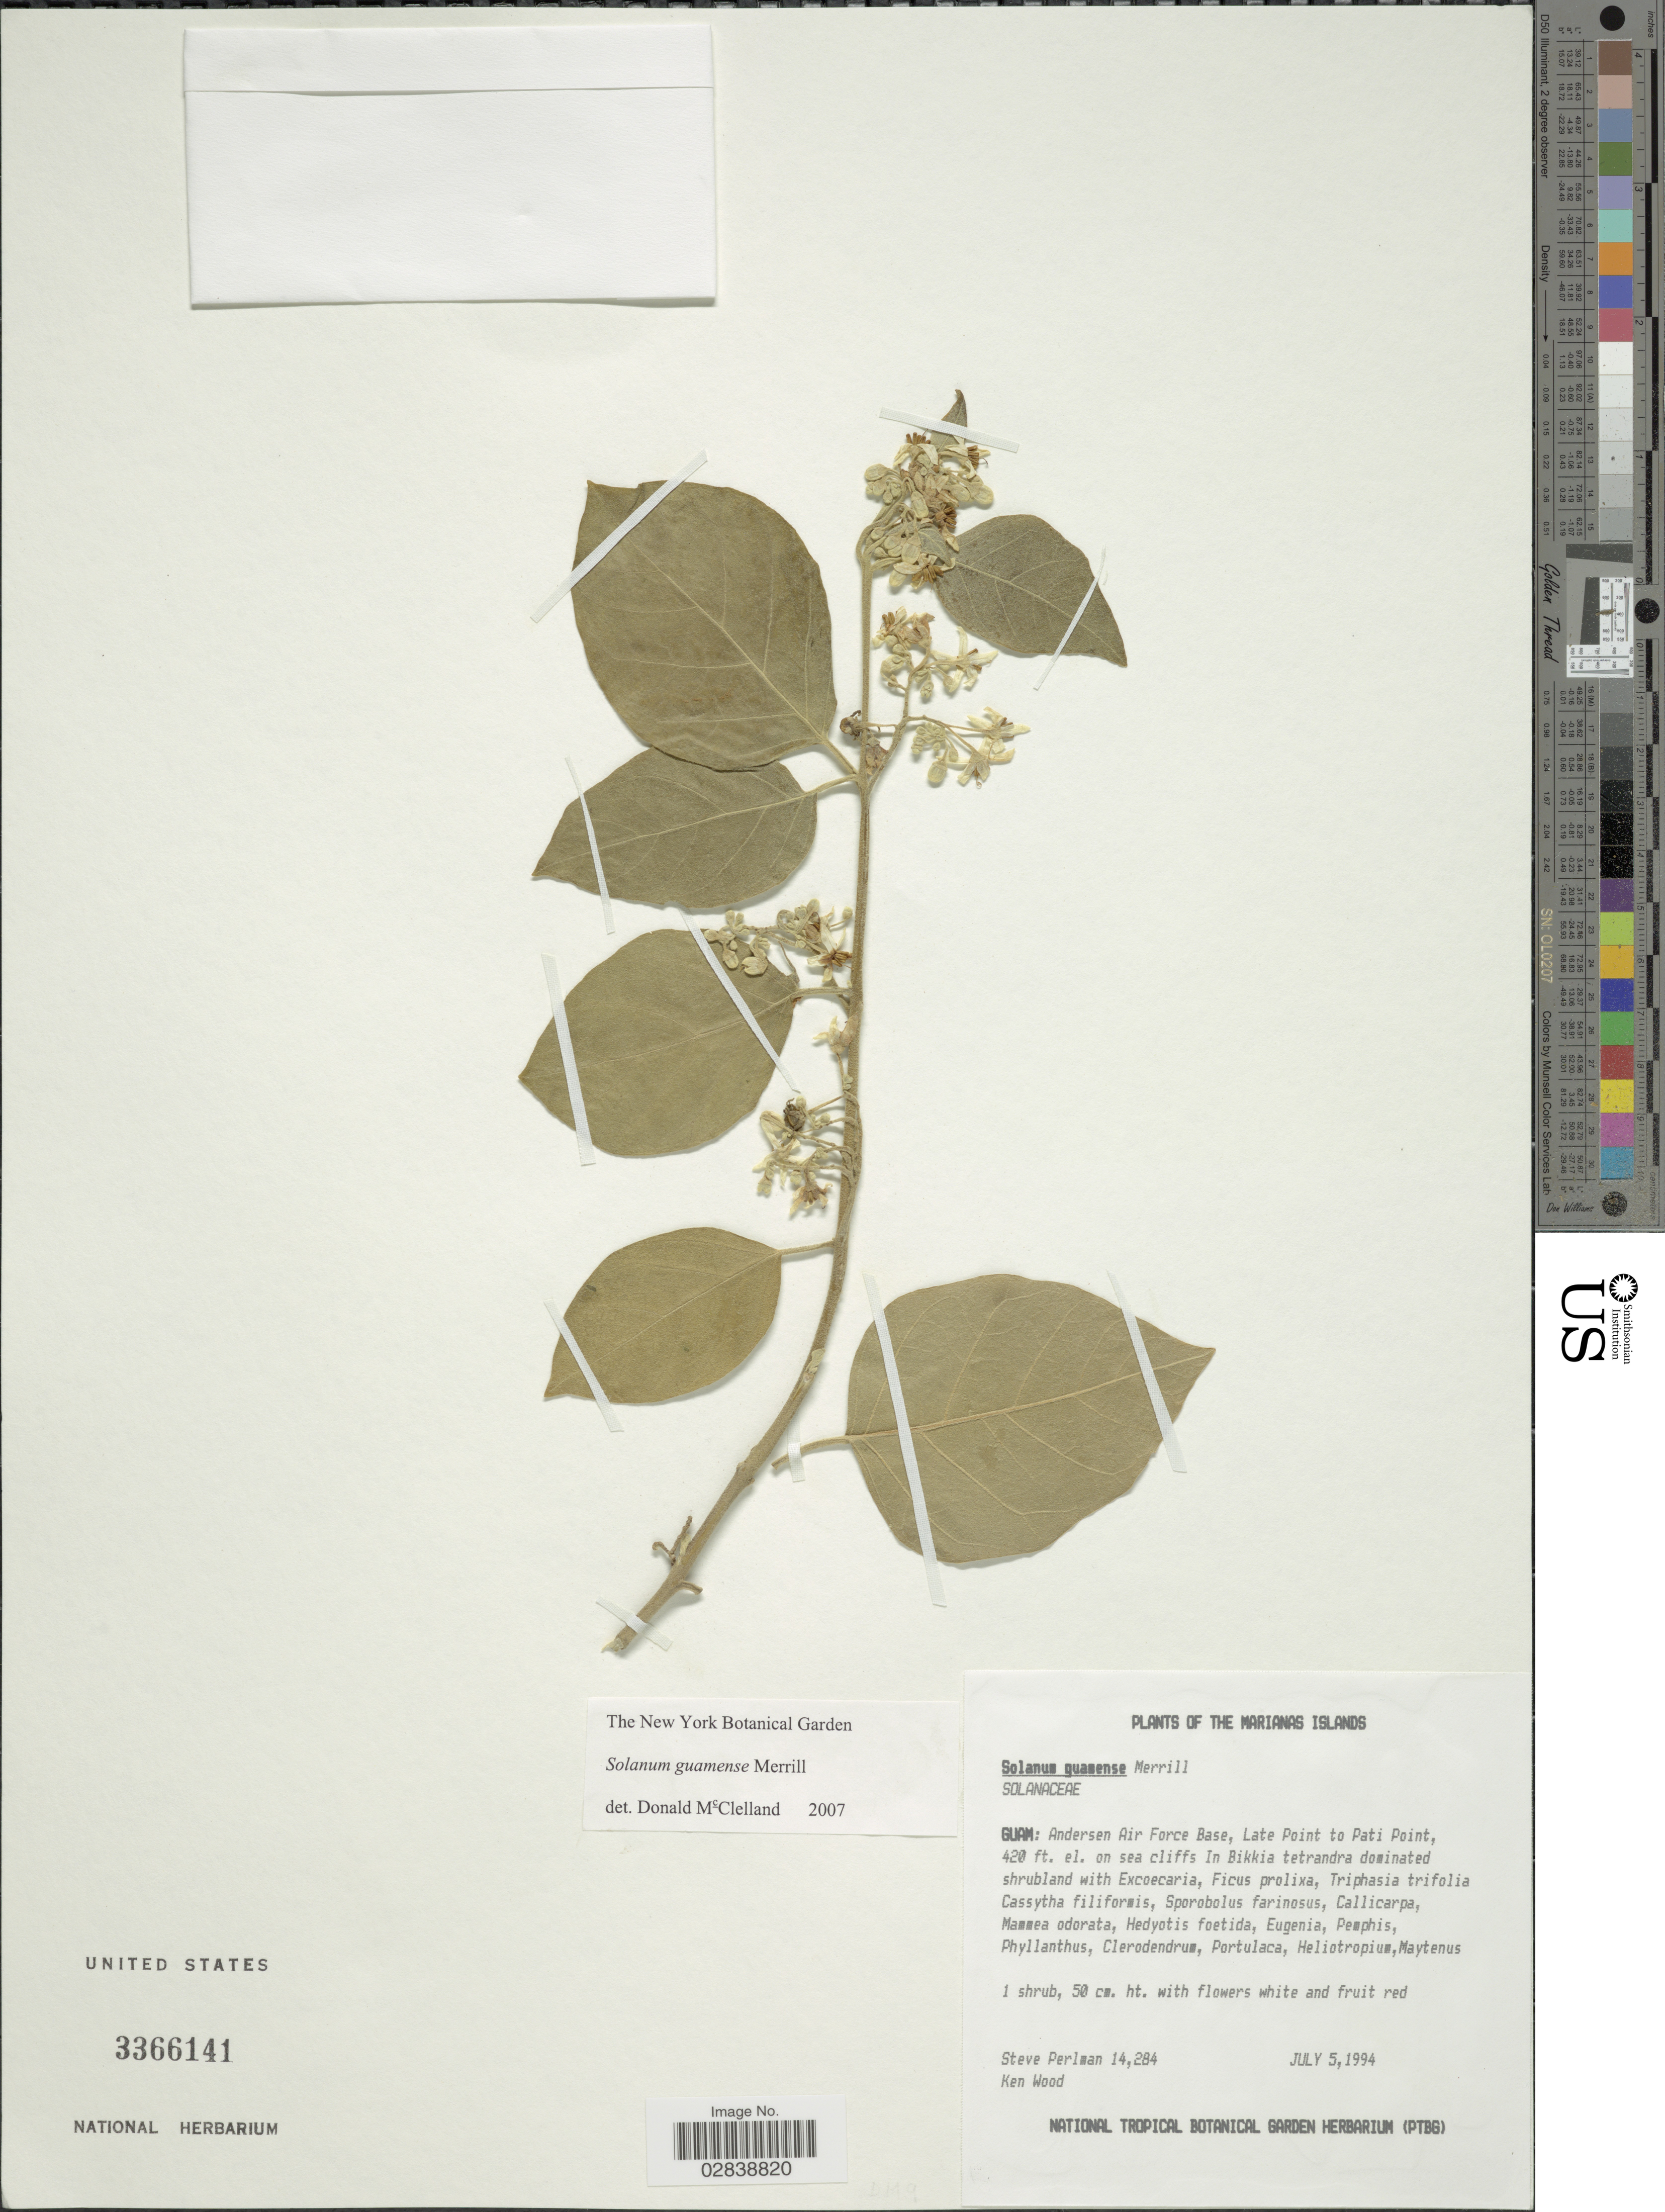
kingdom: Plantae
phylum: Tracheophyta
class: Magnoliopsida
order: Solanales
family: Solanaceae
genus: Solanum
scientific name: Solanum guamense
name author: Merr.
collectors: S. P. Perlman & K. R. Wood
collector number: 14284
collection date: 1994-07-05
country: Guam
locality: Marianas Islands. Andersen Air Force Base, Late Point to Pati Point.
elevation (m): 128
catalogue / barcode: US 3366141